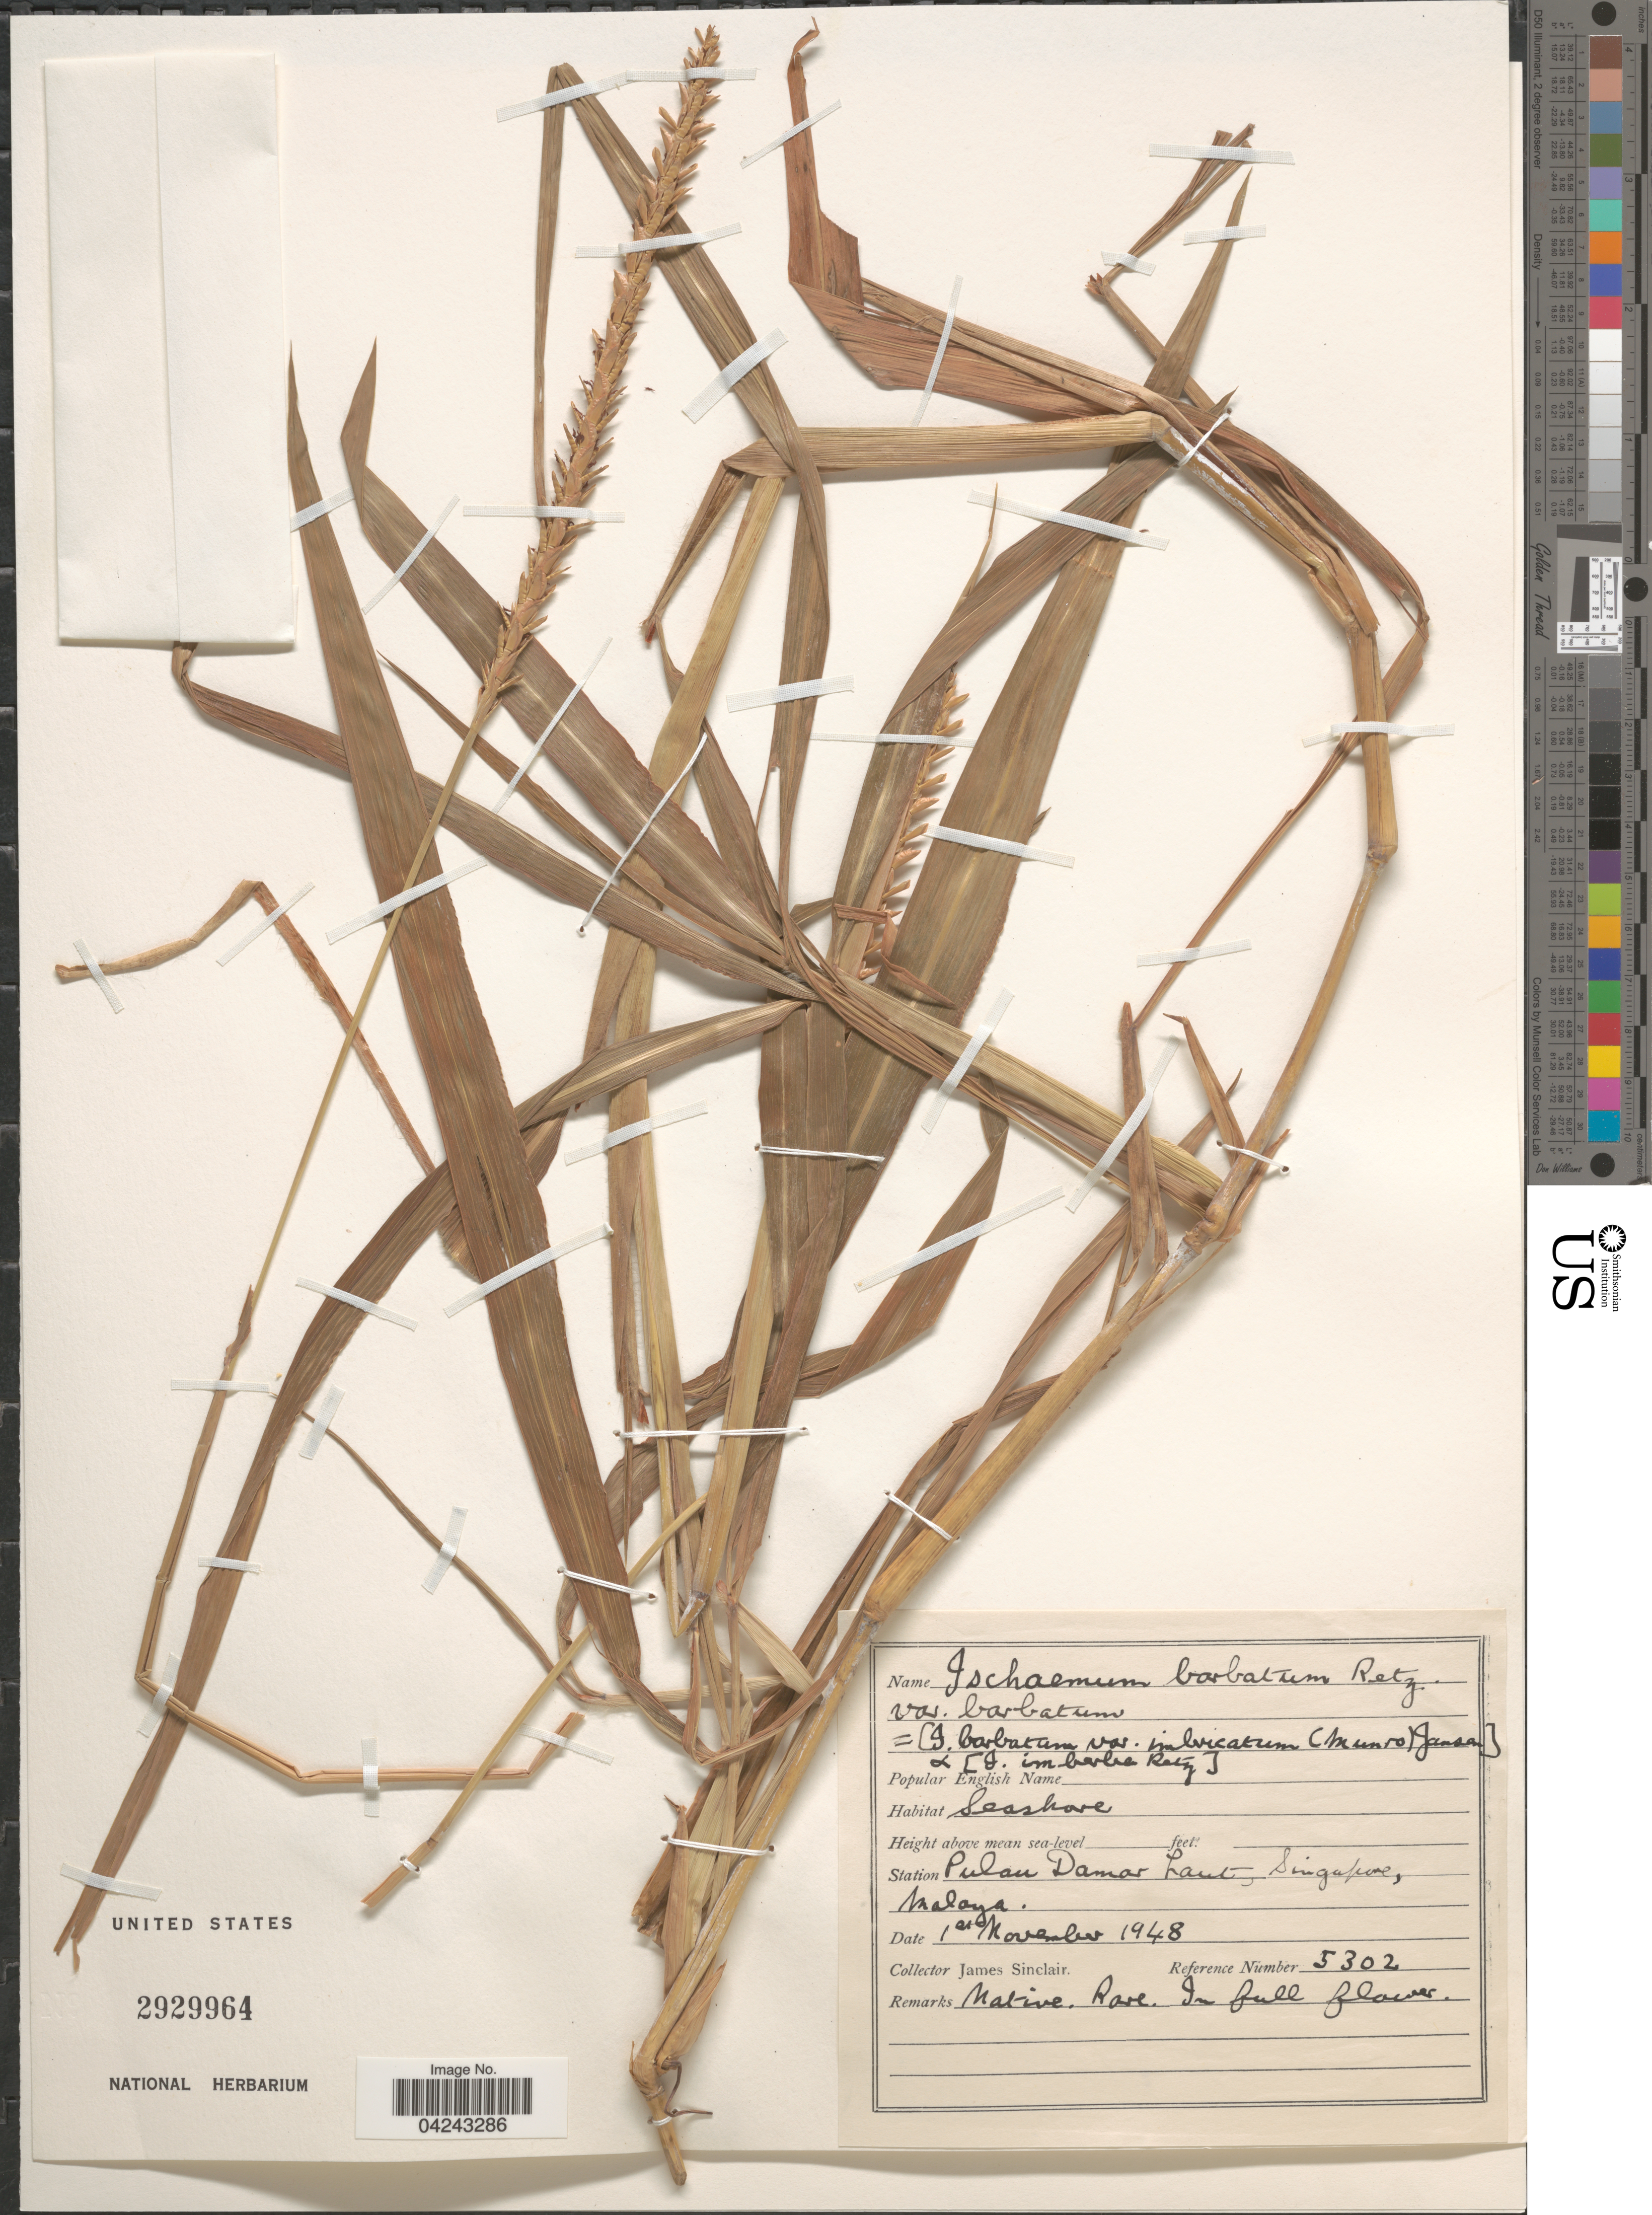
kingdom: Plantae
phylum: Tracheophyta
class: Liliopsida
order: Poales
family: Poaceae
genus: Ischaemum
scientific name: Ischaemum barbatum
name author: Blume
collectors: J. Sinclair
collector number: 5302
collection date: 1948-11-01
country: Singapore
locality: Station Pulan Damar Laut, Malaya.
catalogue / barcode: US 2929964